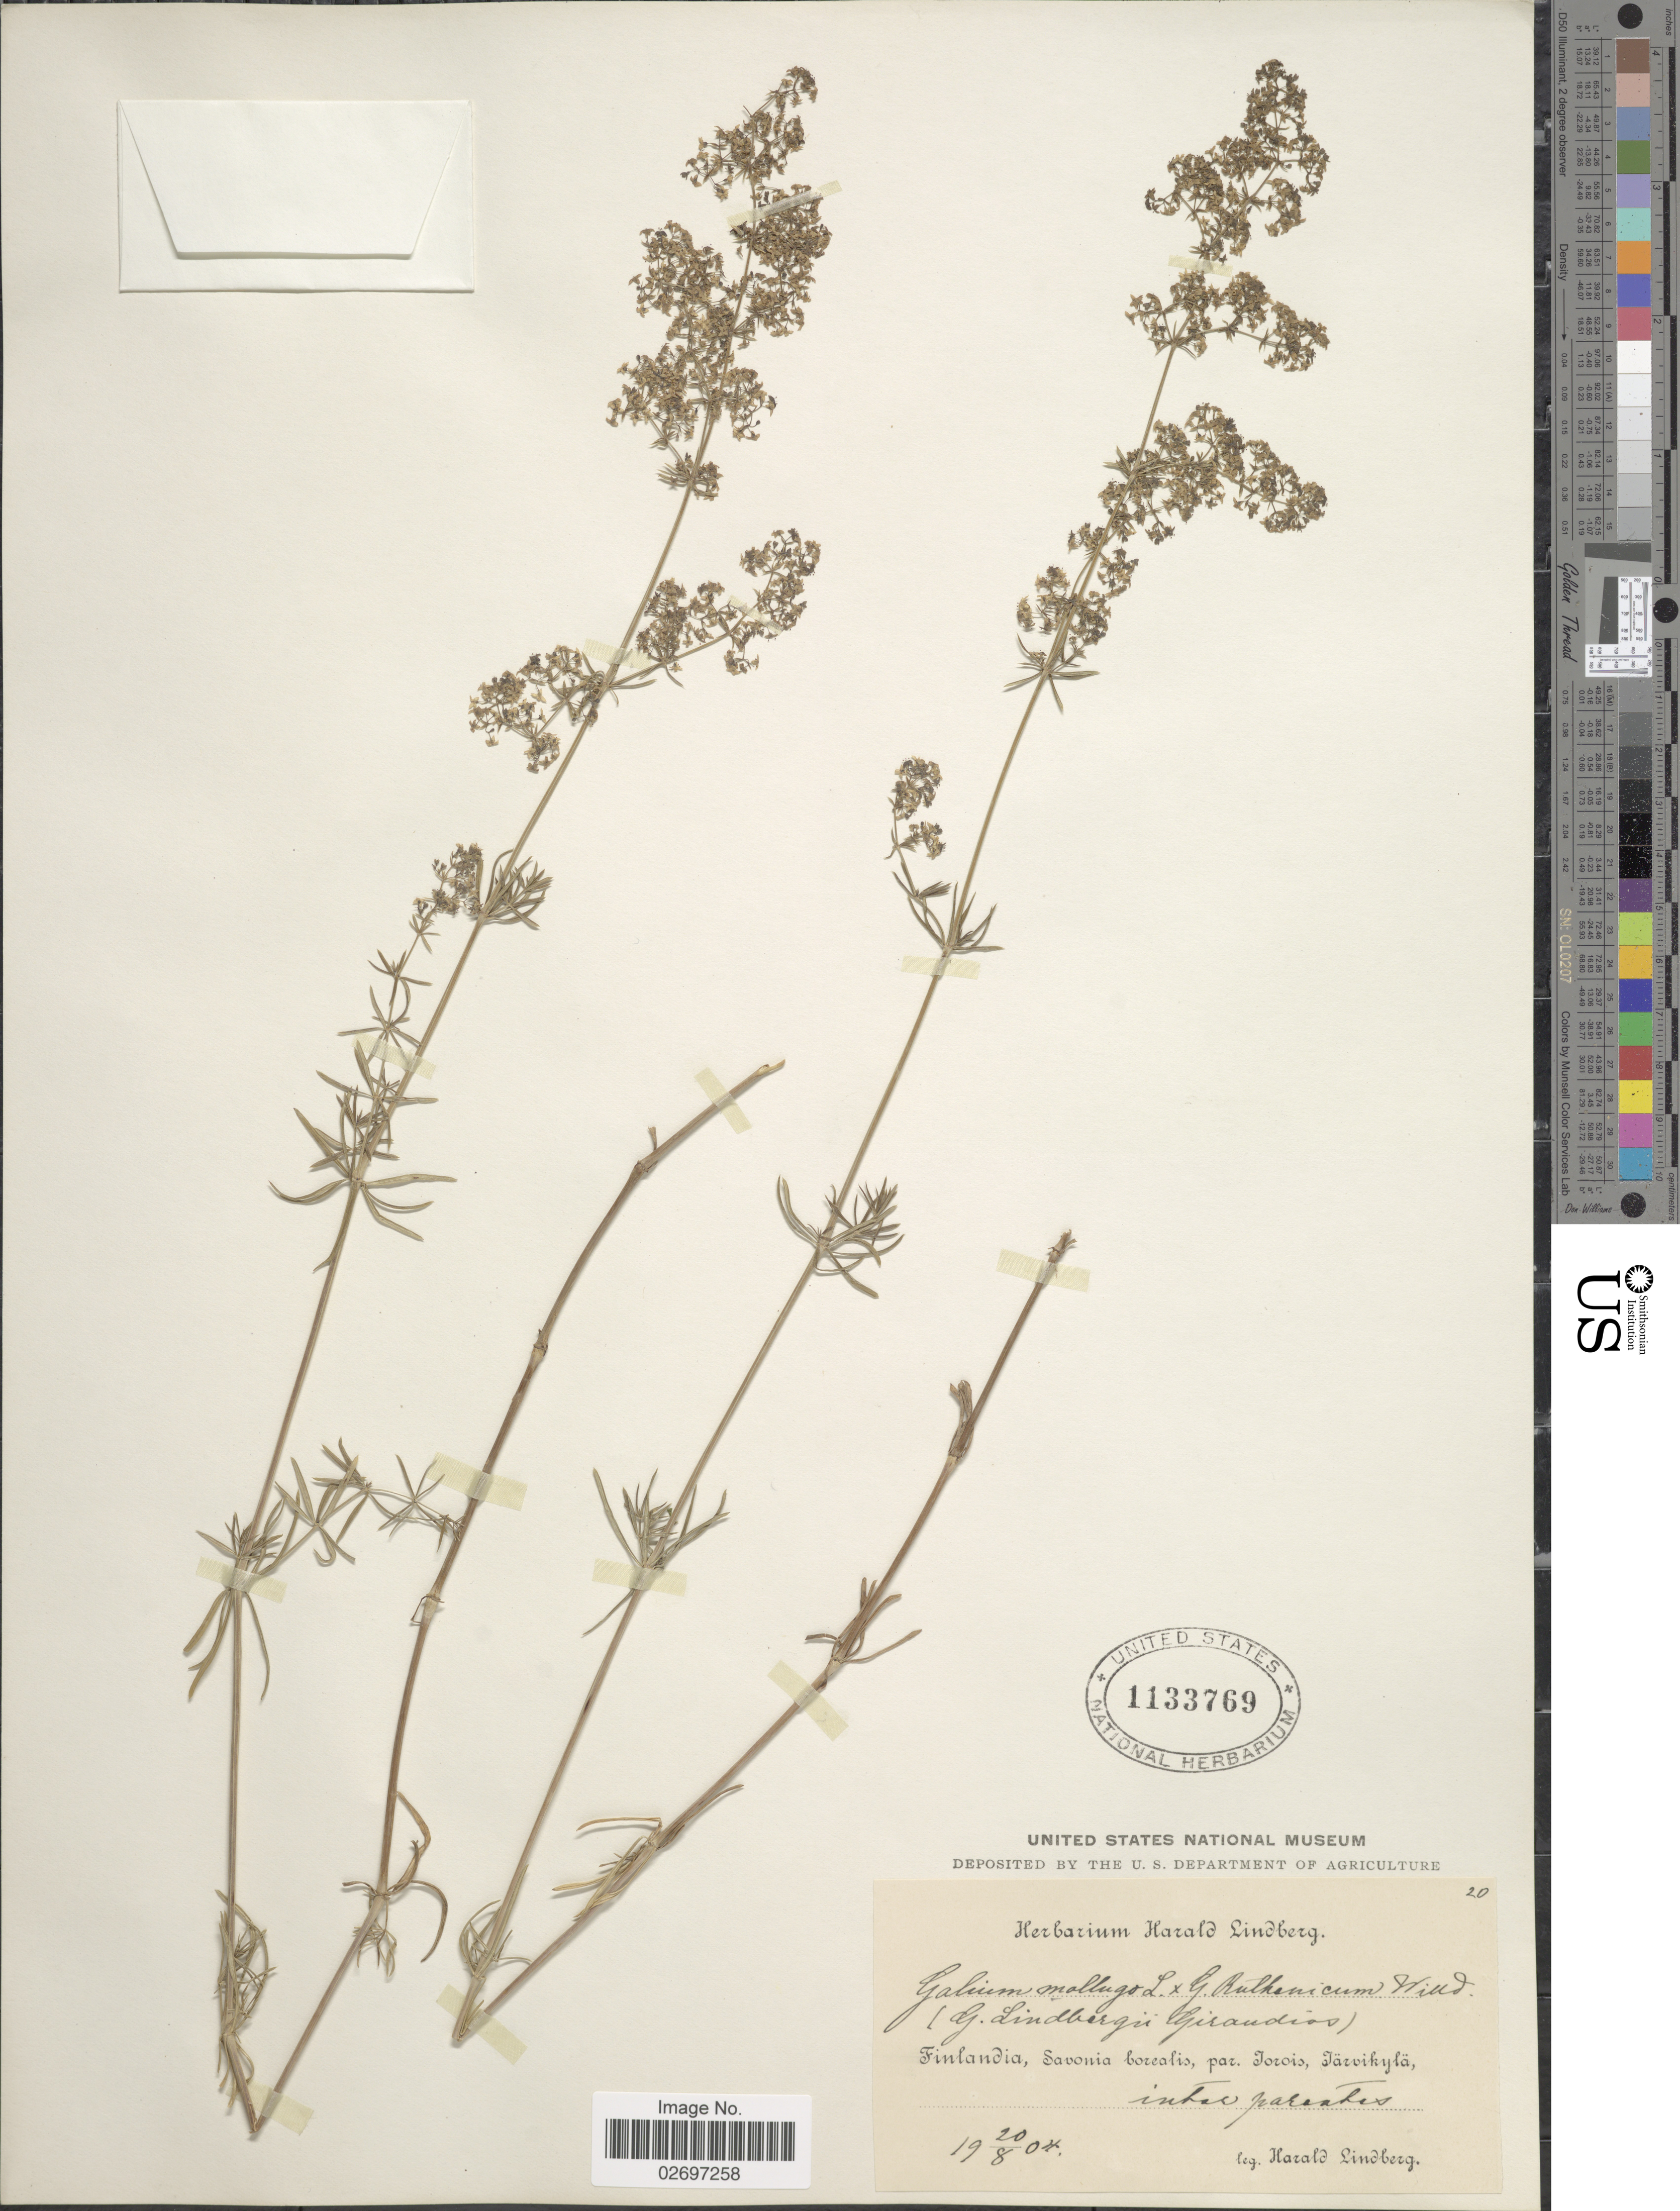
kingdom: Plantae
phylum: Tracheophyta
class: Magnoliopsida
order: Gentianales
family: Rubiaceae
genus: Galium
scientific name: Galium mollugo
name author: L.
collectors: H. Lindberg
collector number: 20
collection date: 1904-08-20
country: Finland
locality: Savonia borealis, par. Torois, Tärvikylä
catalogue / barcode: US 1133769